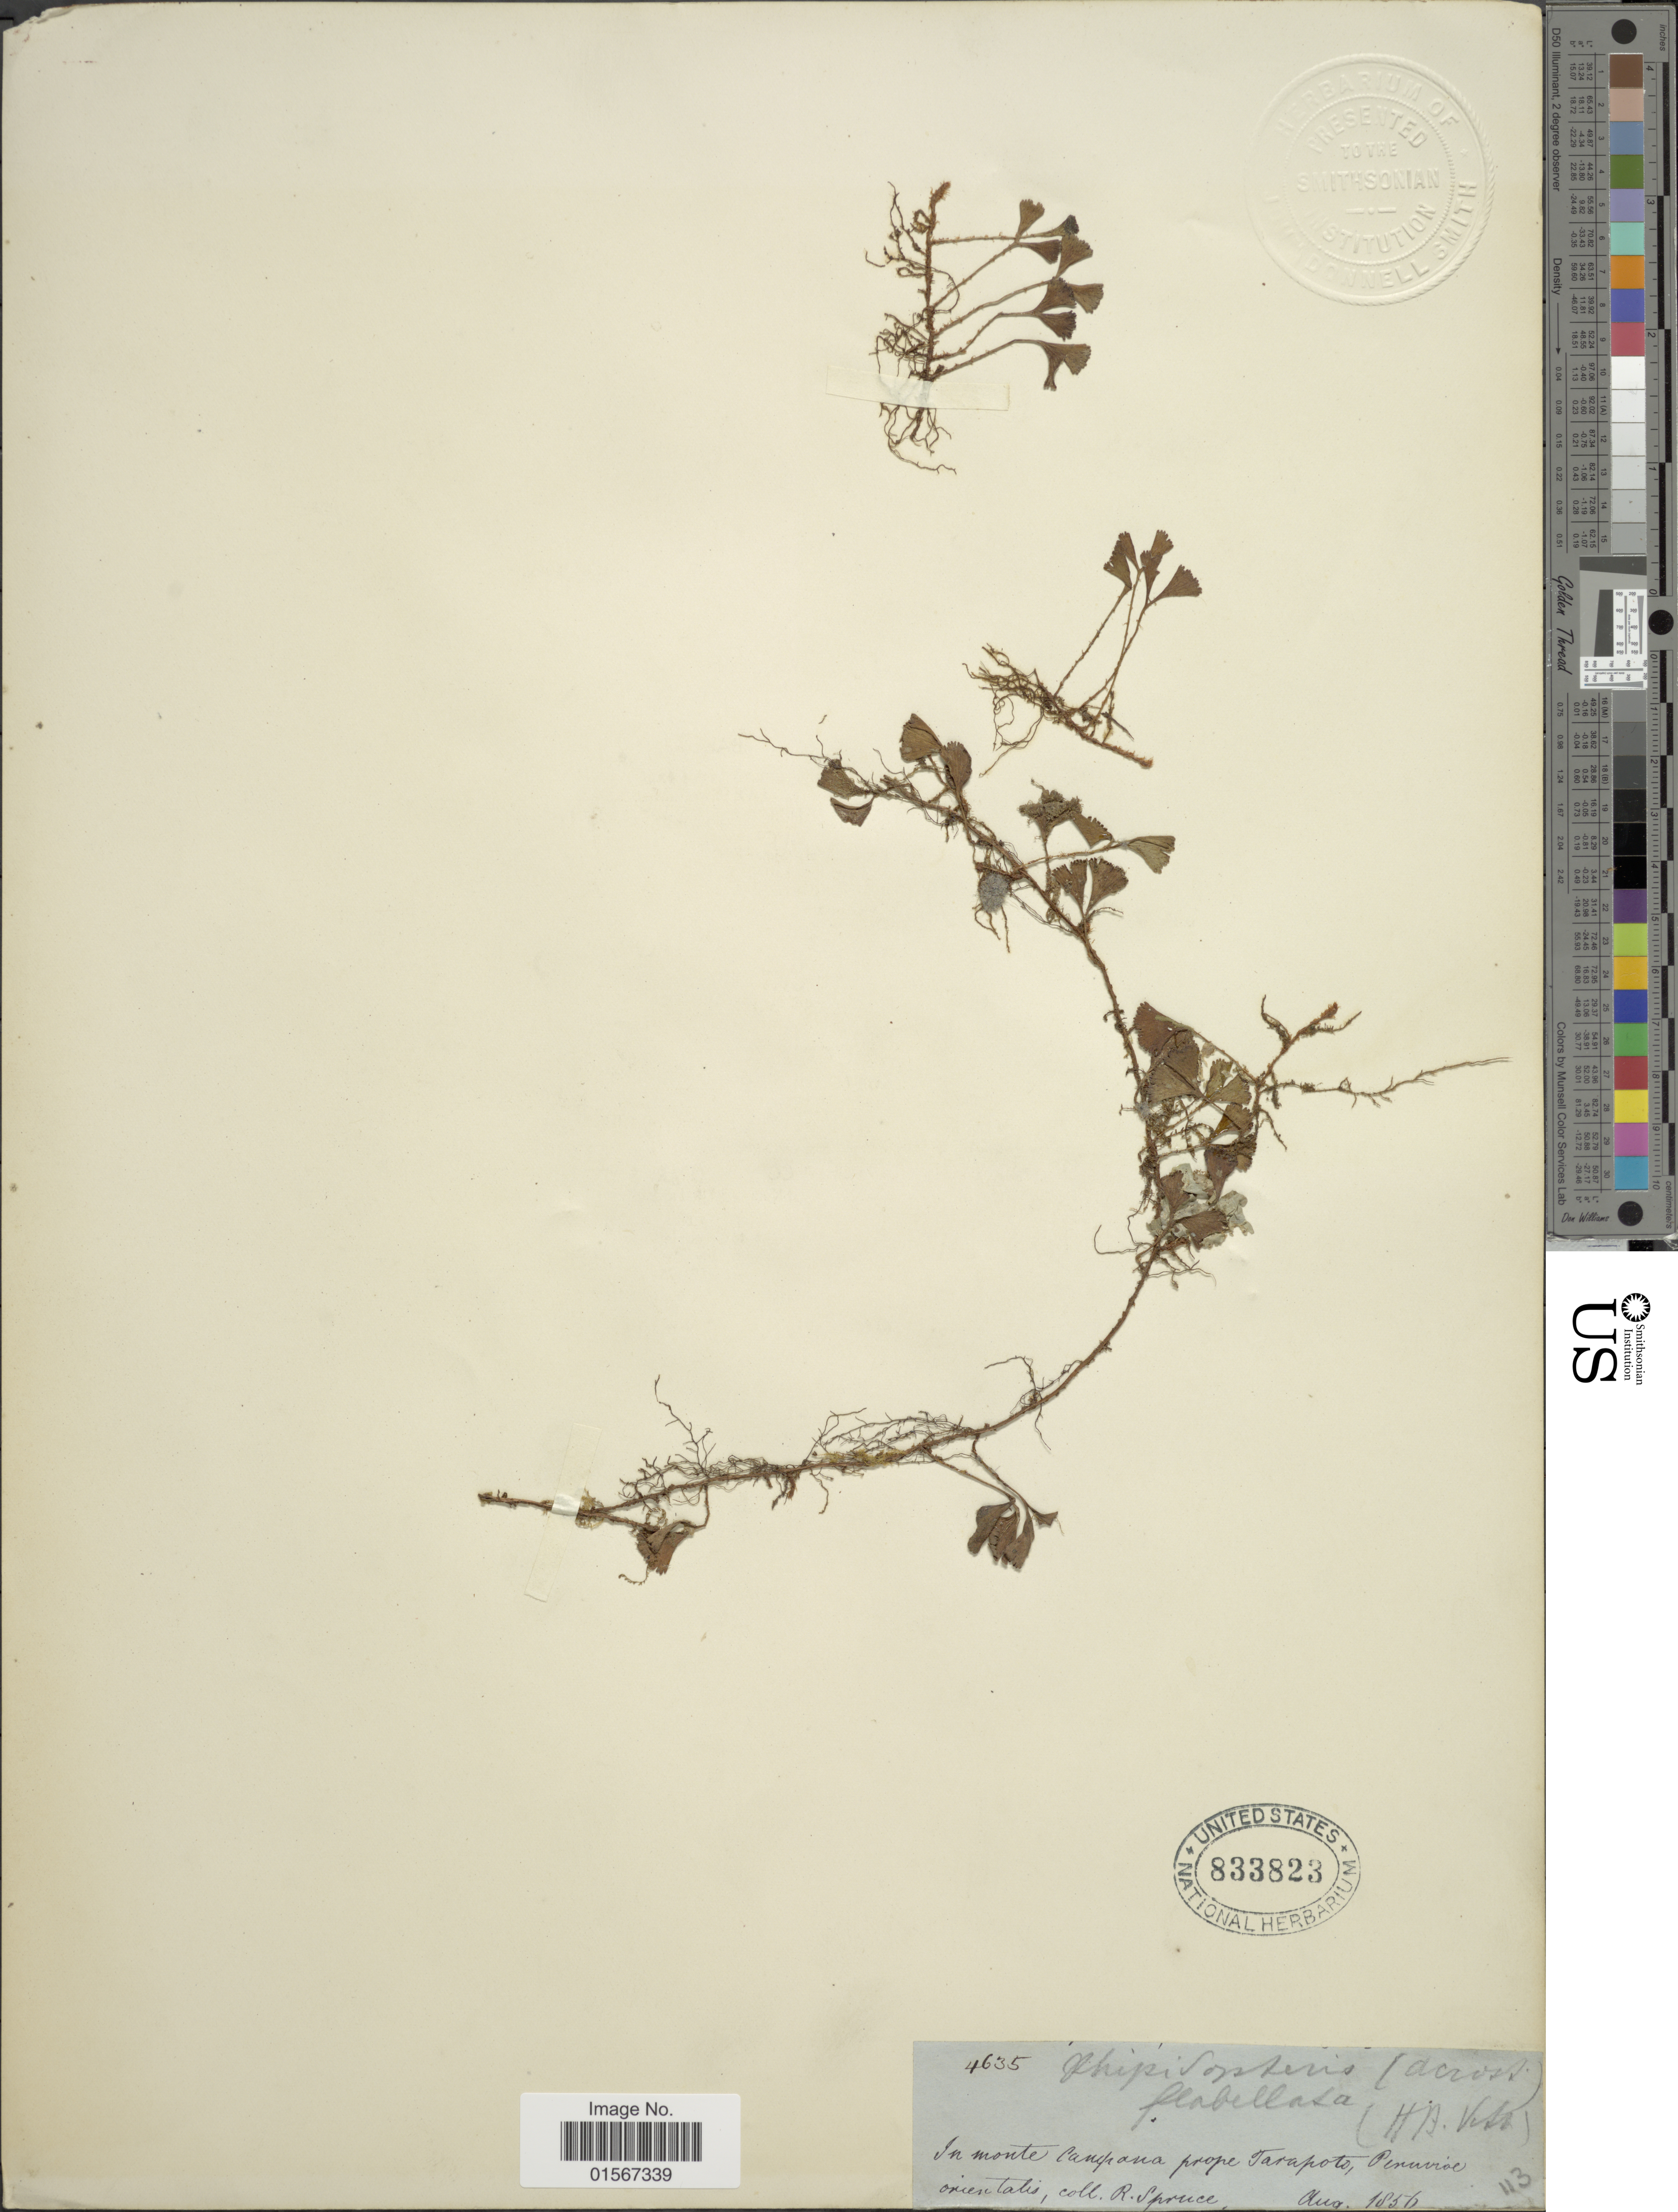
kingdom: Plantae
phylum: Tracheophyta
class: Polypodiopsida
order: Polypodiales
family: Dryopteridaceae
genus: Elaphoglossum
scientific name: Elaphoglossum peltatum f. flabellatum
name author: (Humb. & Bonpl. ex Willd.) Mickel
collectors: R. Spruce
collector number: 4635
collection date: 1856-08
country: Peru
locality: In monte Campana, prope Tarapoto, Peruviae orientalis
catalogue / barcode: US 833823